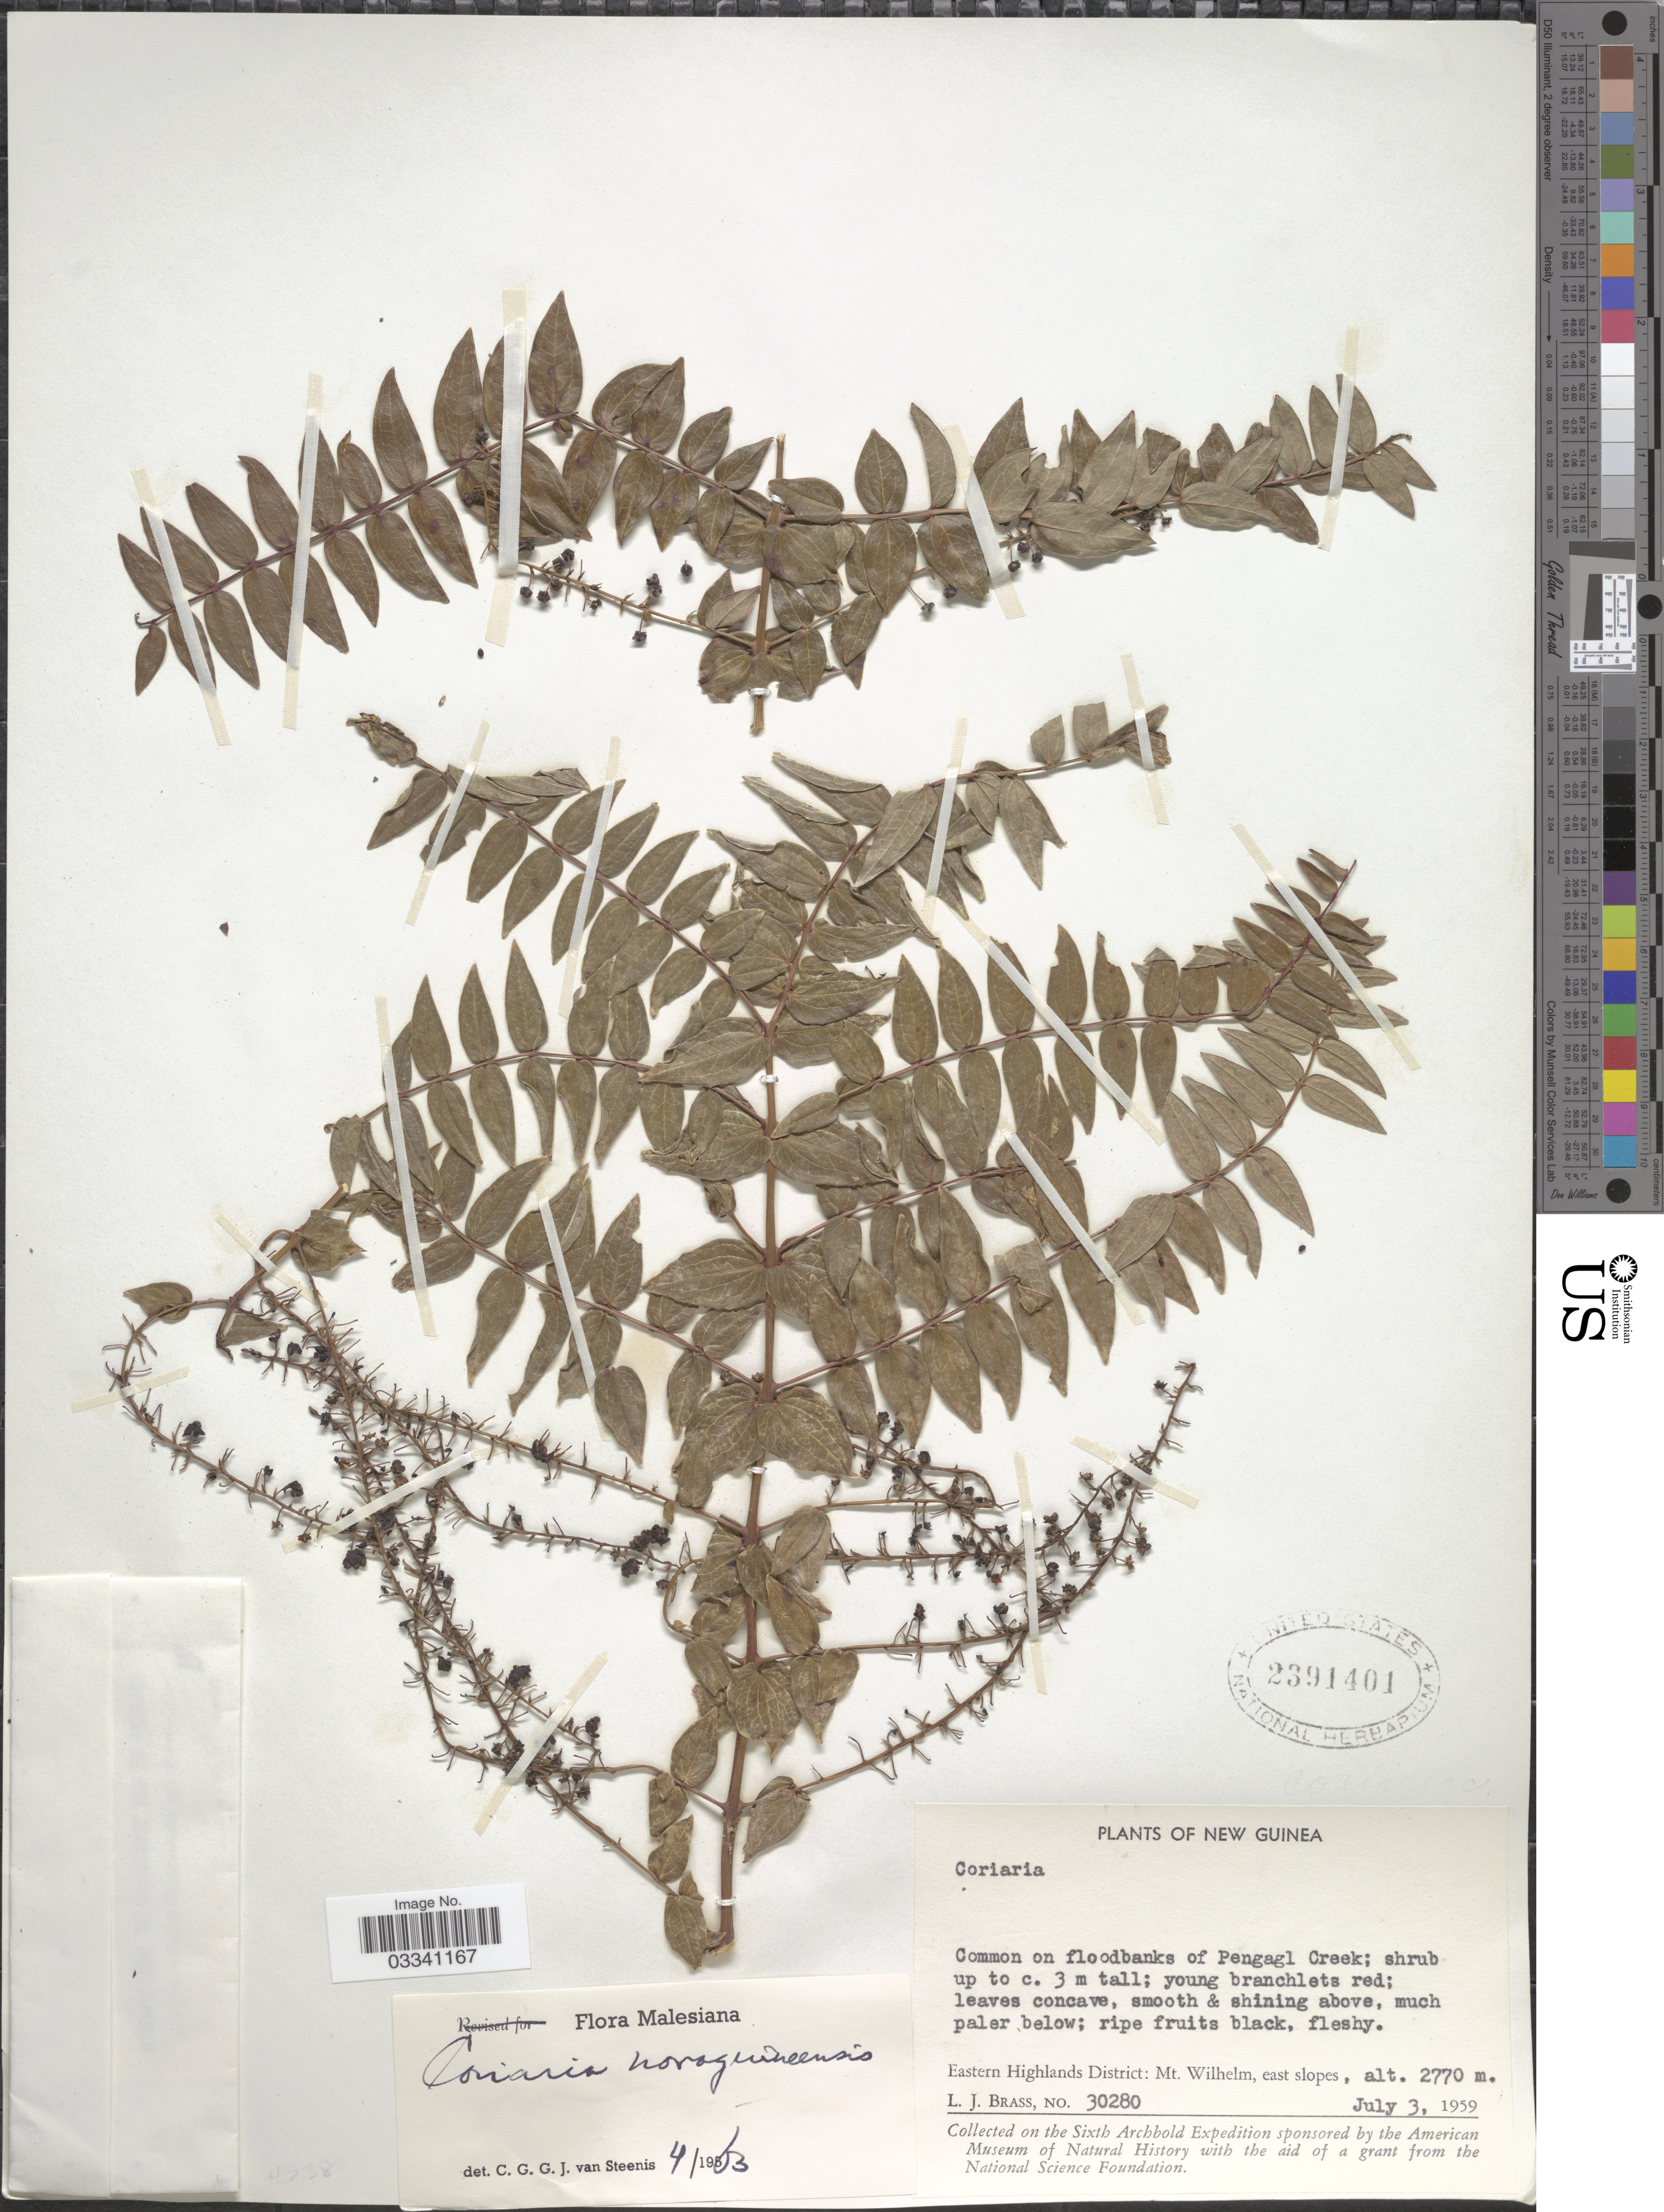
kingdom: Plantae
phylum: Tracheophyta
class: Magnoliopsida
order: Cucurbitales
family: Coriariaceae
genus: Coriaria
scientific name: Coriaria ruscifolia subsp. microphylla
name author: (Poir.) L.E. Skog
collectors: L. J. Brass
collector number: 30280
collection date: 1959-07-03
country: Papua New Guinea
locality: New Guinea. Common on floodbanks of Pengagl Creek. Eastern Highlands District: Mt. Wilhelm, east slopes.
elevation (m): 2770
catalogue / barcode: US 2391401